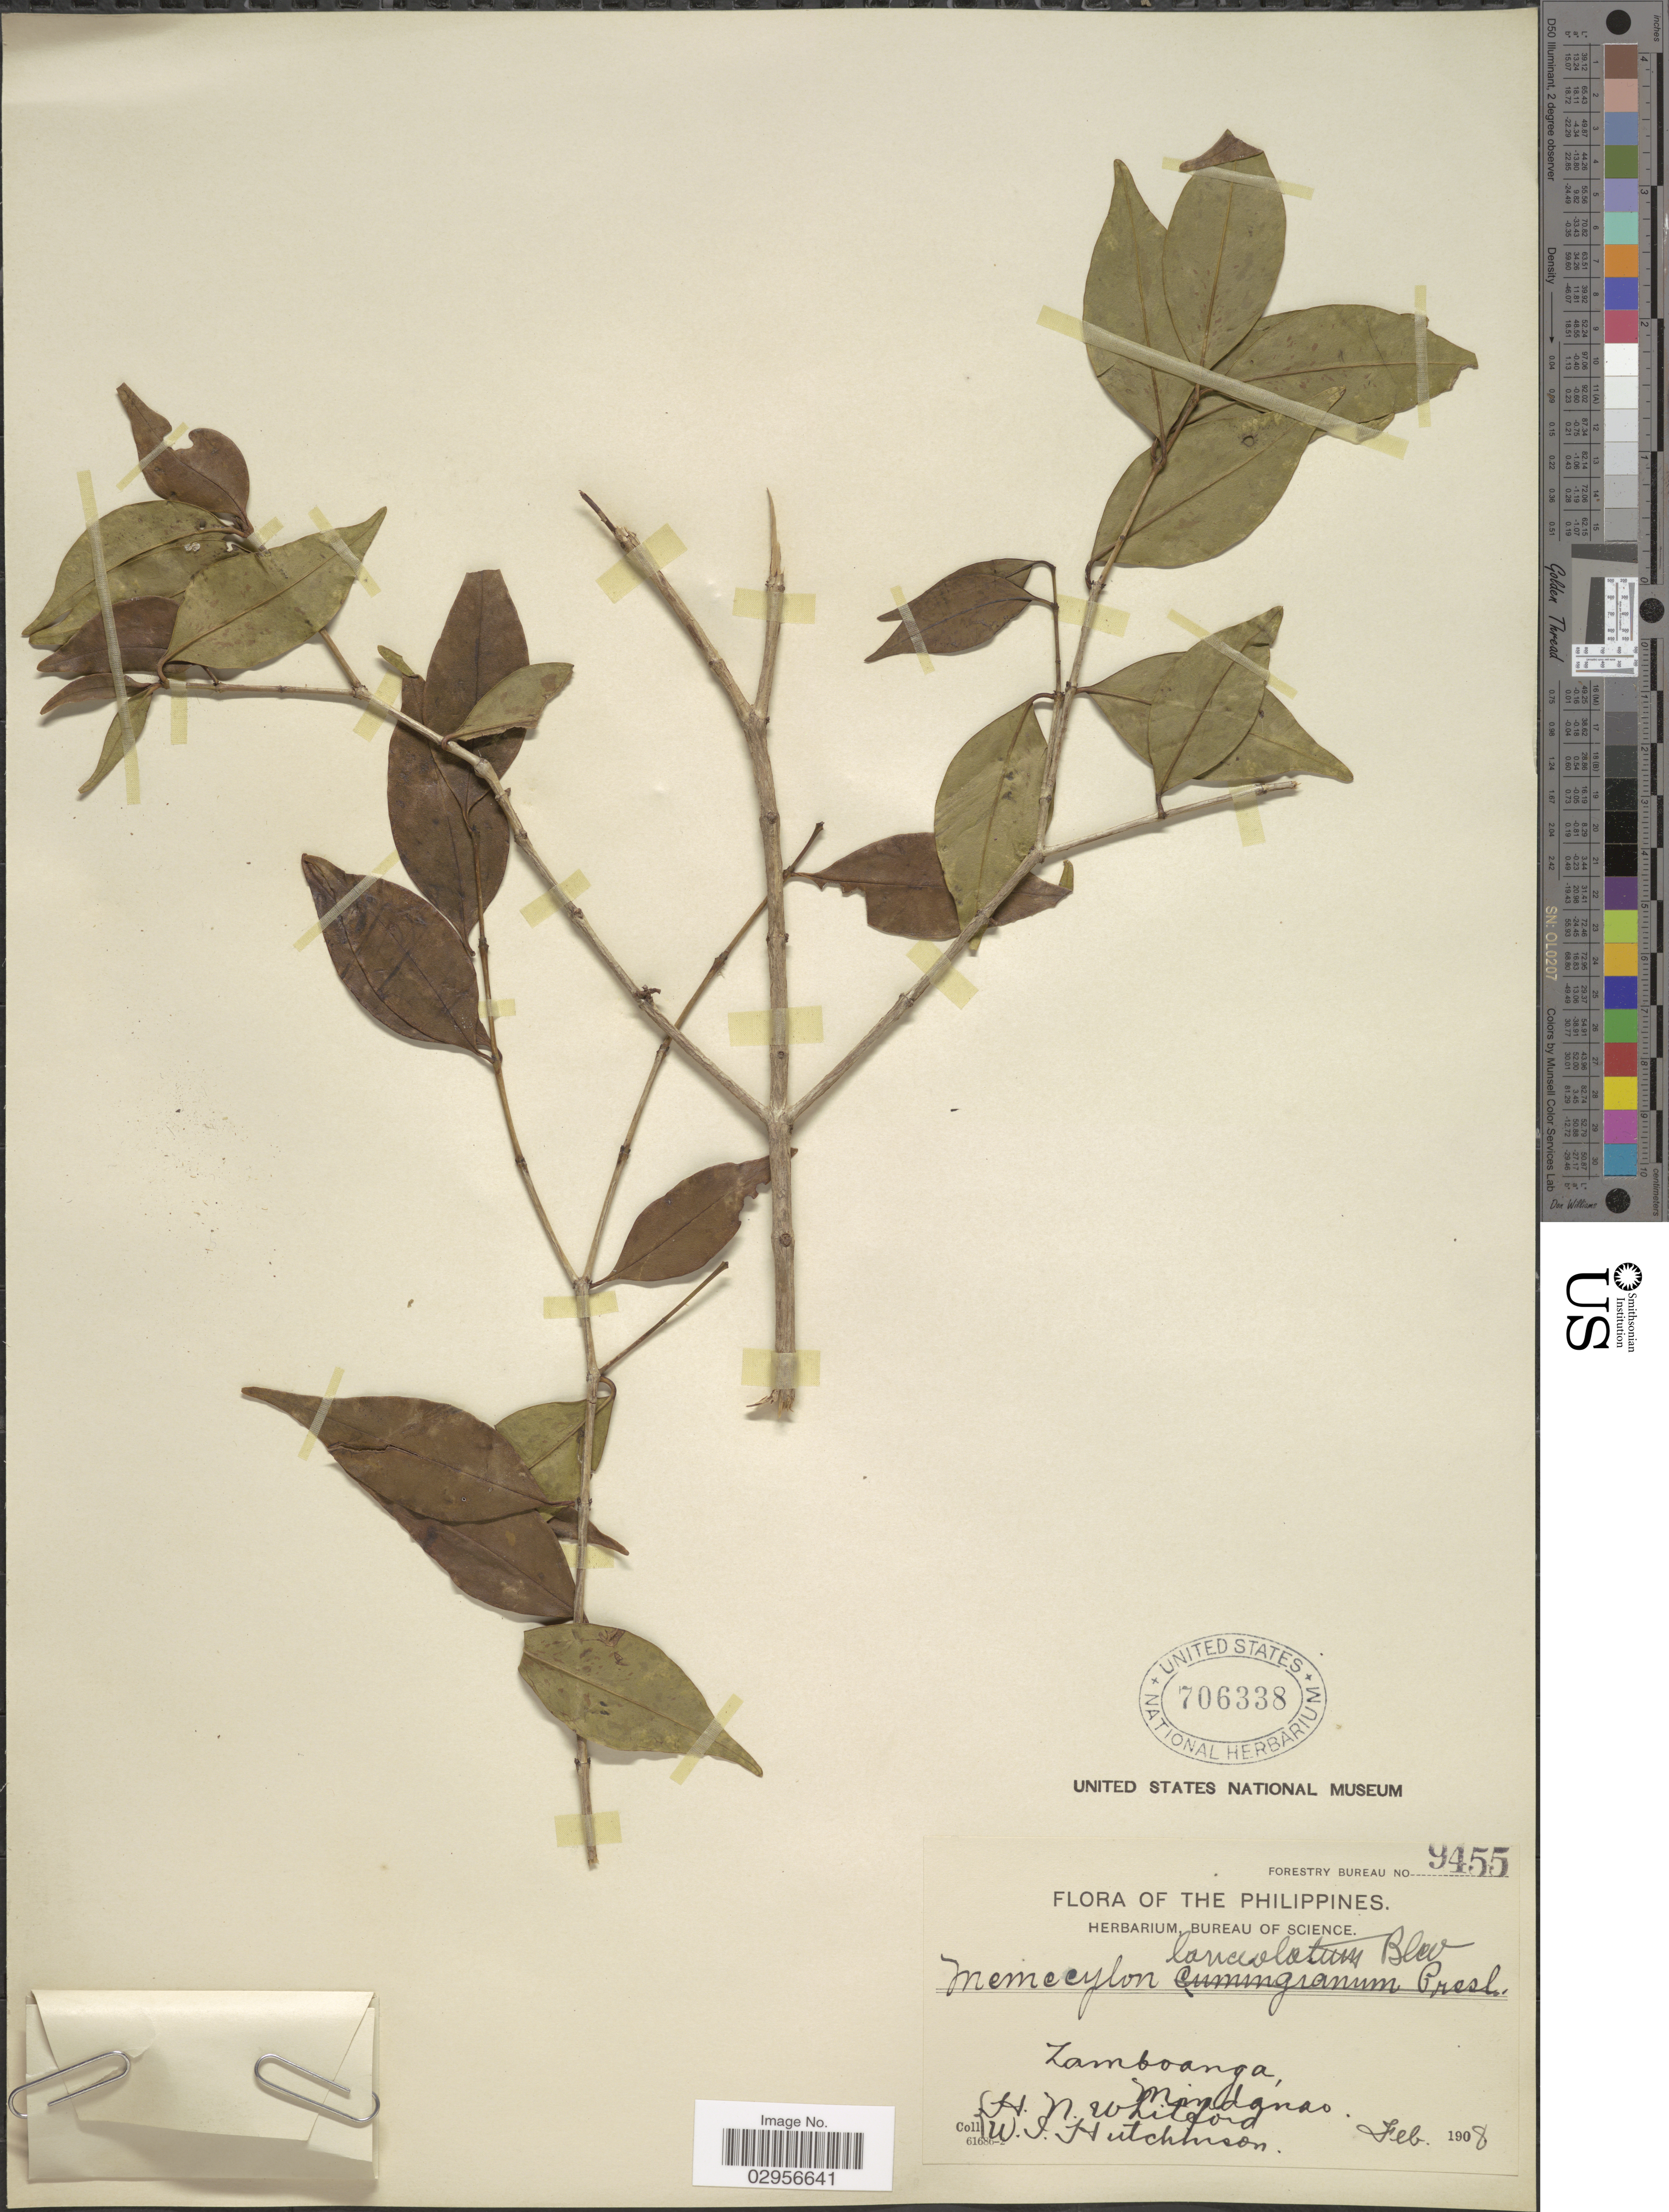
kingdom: Plantae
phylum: Tracheophyta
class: Magnoliopsida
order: Myrtales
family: Melastomataceae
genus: Memecylon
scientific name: Memecylon lanceolatum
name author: Blanco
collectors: H. N. Whitford & W. I. Hutchinson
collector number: Forestry Bureau 9455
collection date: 1908-02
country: Philippines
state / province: Zamboanga Peninsula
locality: Zamboanga, Mindanao.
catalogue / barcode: US 706338